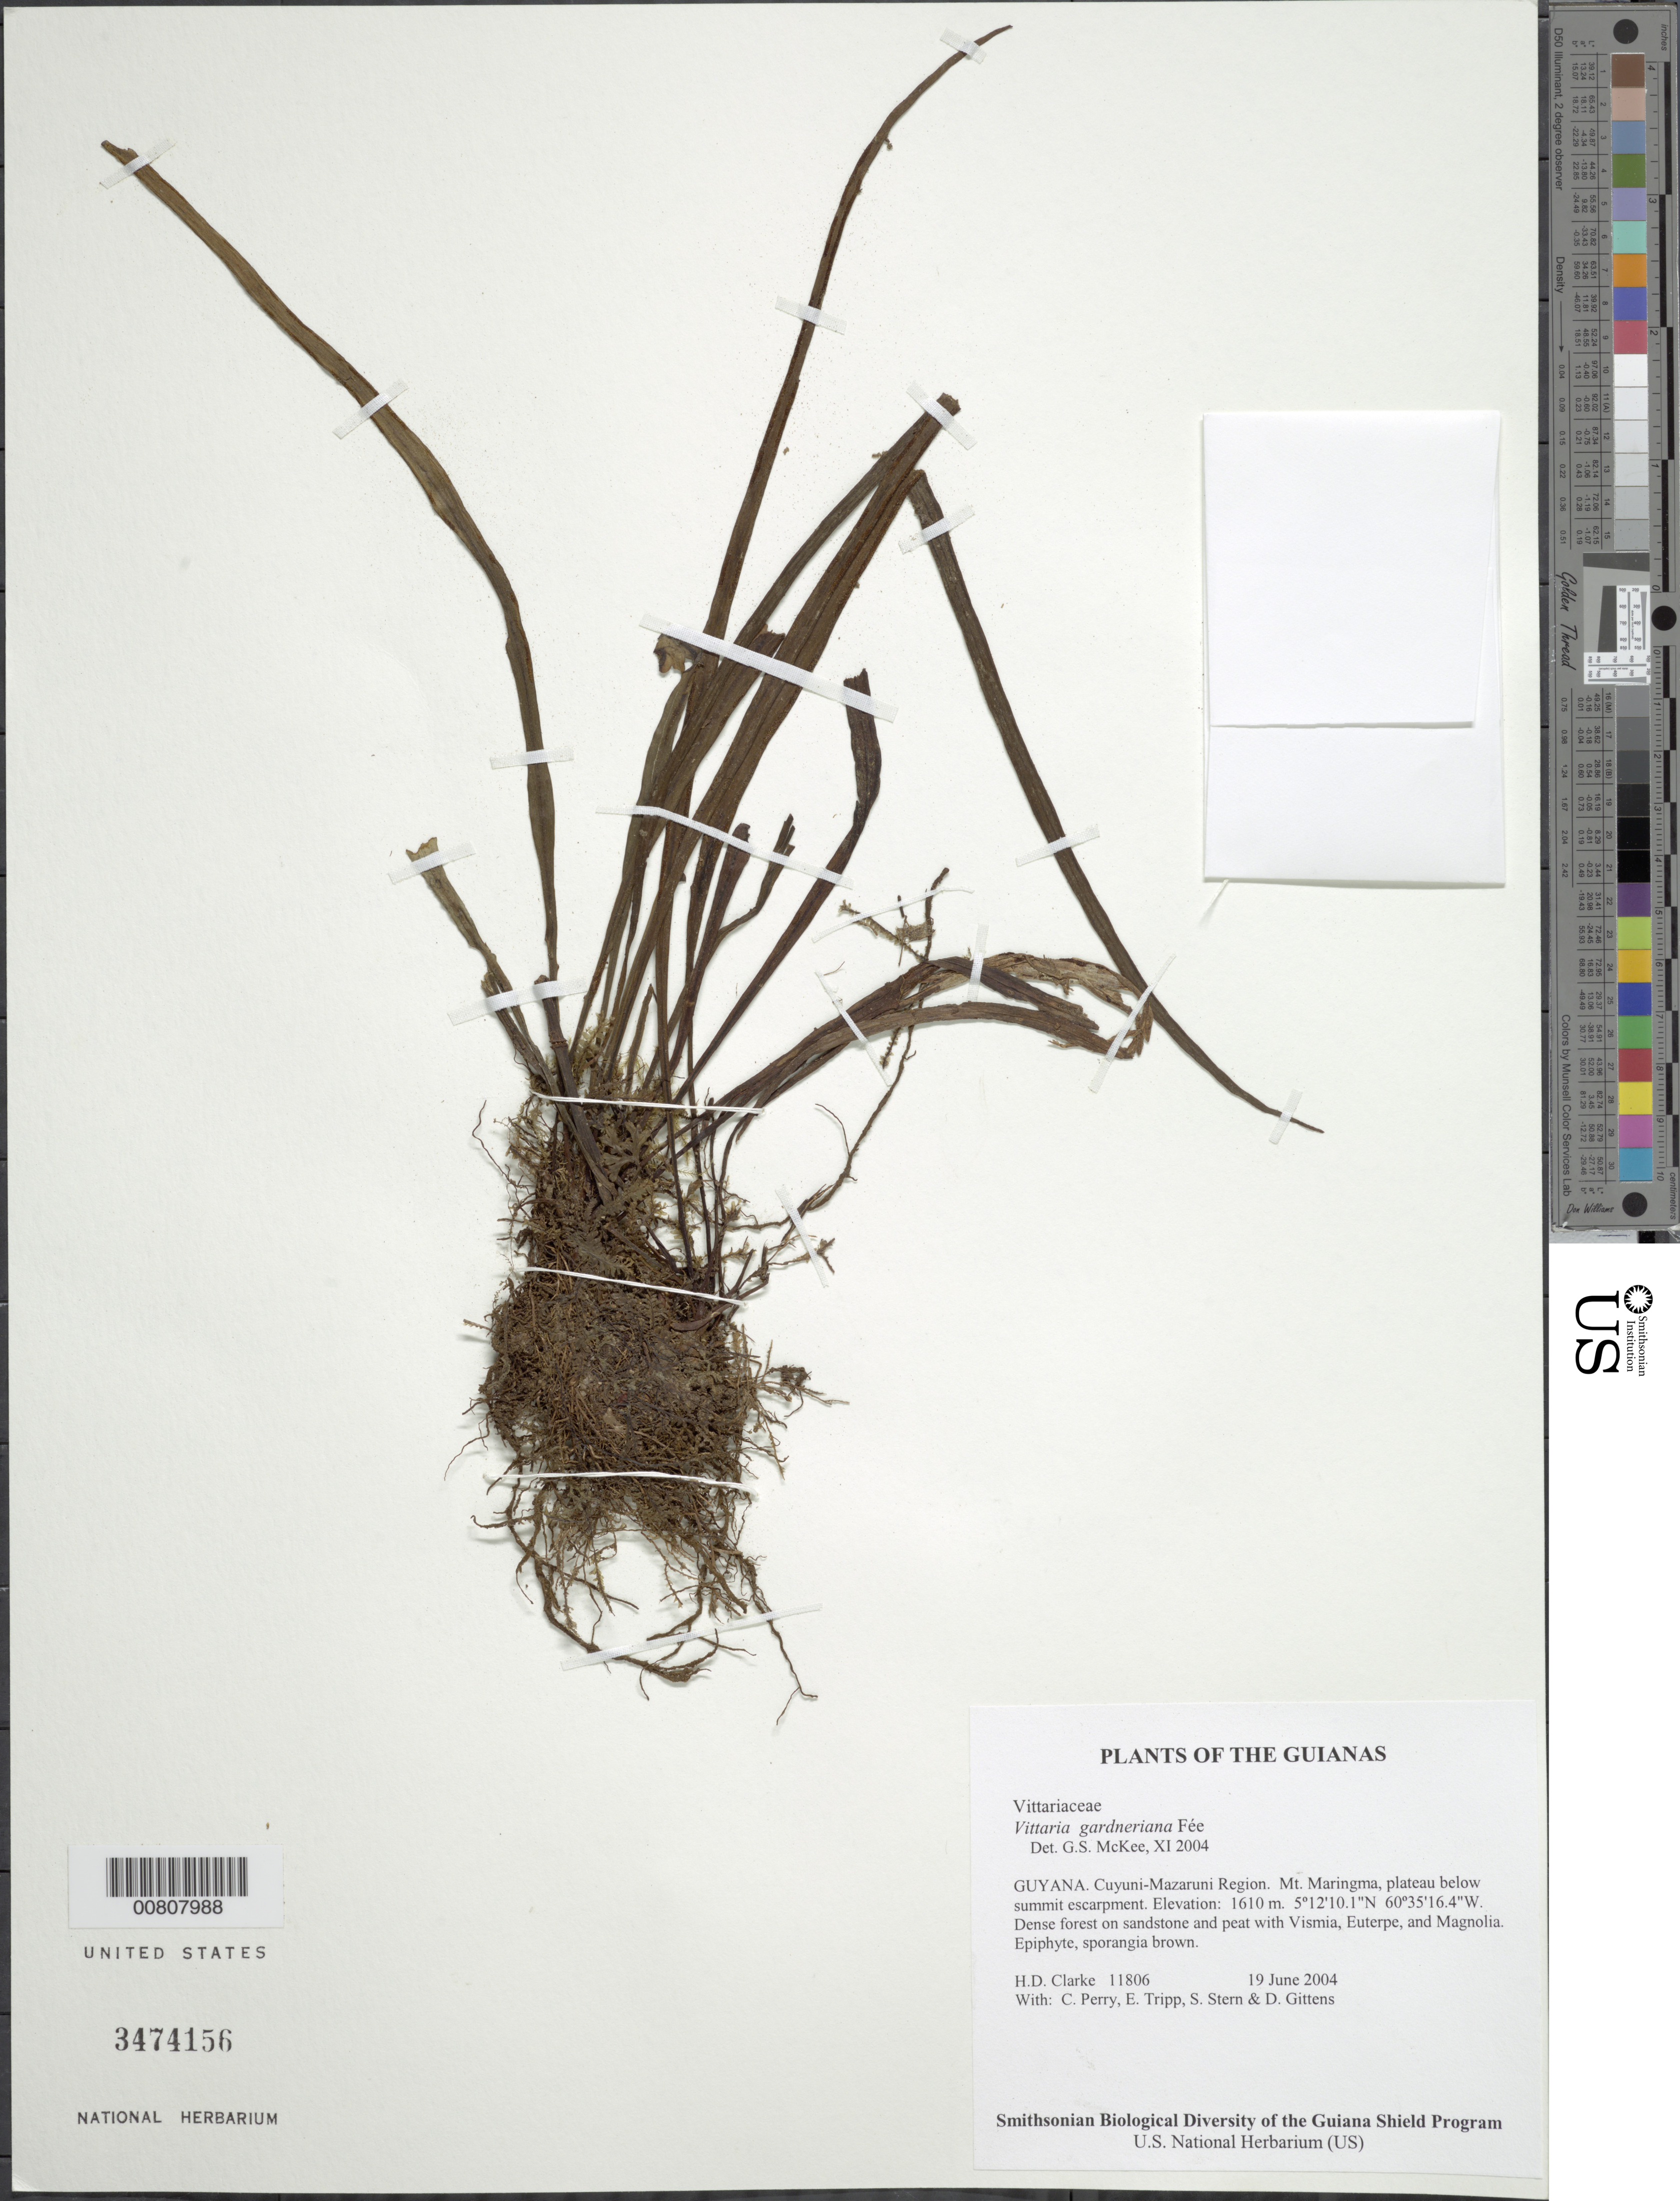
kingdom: Plantae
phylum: Tracheophyta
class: Polypodiopsida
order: Polypodiales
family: Pteridaceae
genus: Vittaria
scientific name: Vittaria gardneriana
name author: Fée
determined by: McKee, G. S., (US), NMNH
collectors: H. D. Clarke, C. Perry, E. Tripp, S. R. Stern & D. Gittens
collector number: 11806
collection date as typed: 19 June 2004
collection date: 2004-06-19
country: Guyana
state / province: Cuyuni-Mazaruni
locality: Mt. Maringma, plateau below summit escarpment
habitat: Dense forest on sandstone and peat with Vismia, Euterpe, and Magnolia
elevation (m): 1610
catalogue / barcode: US 3474156